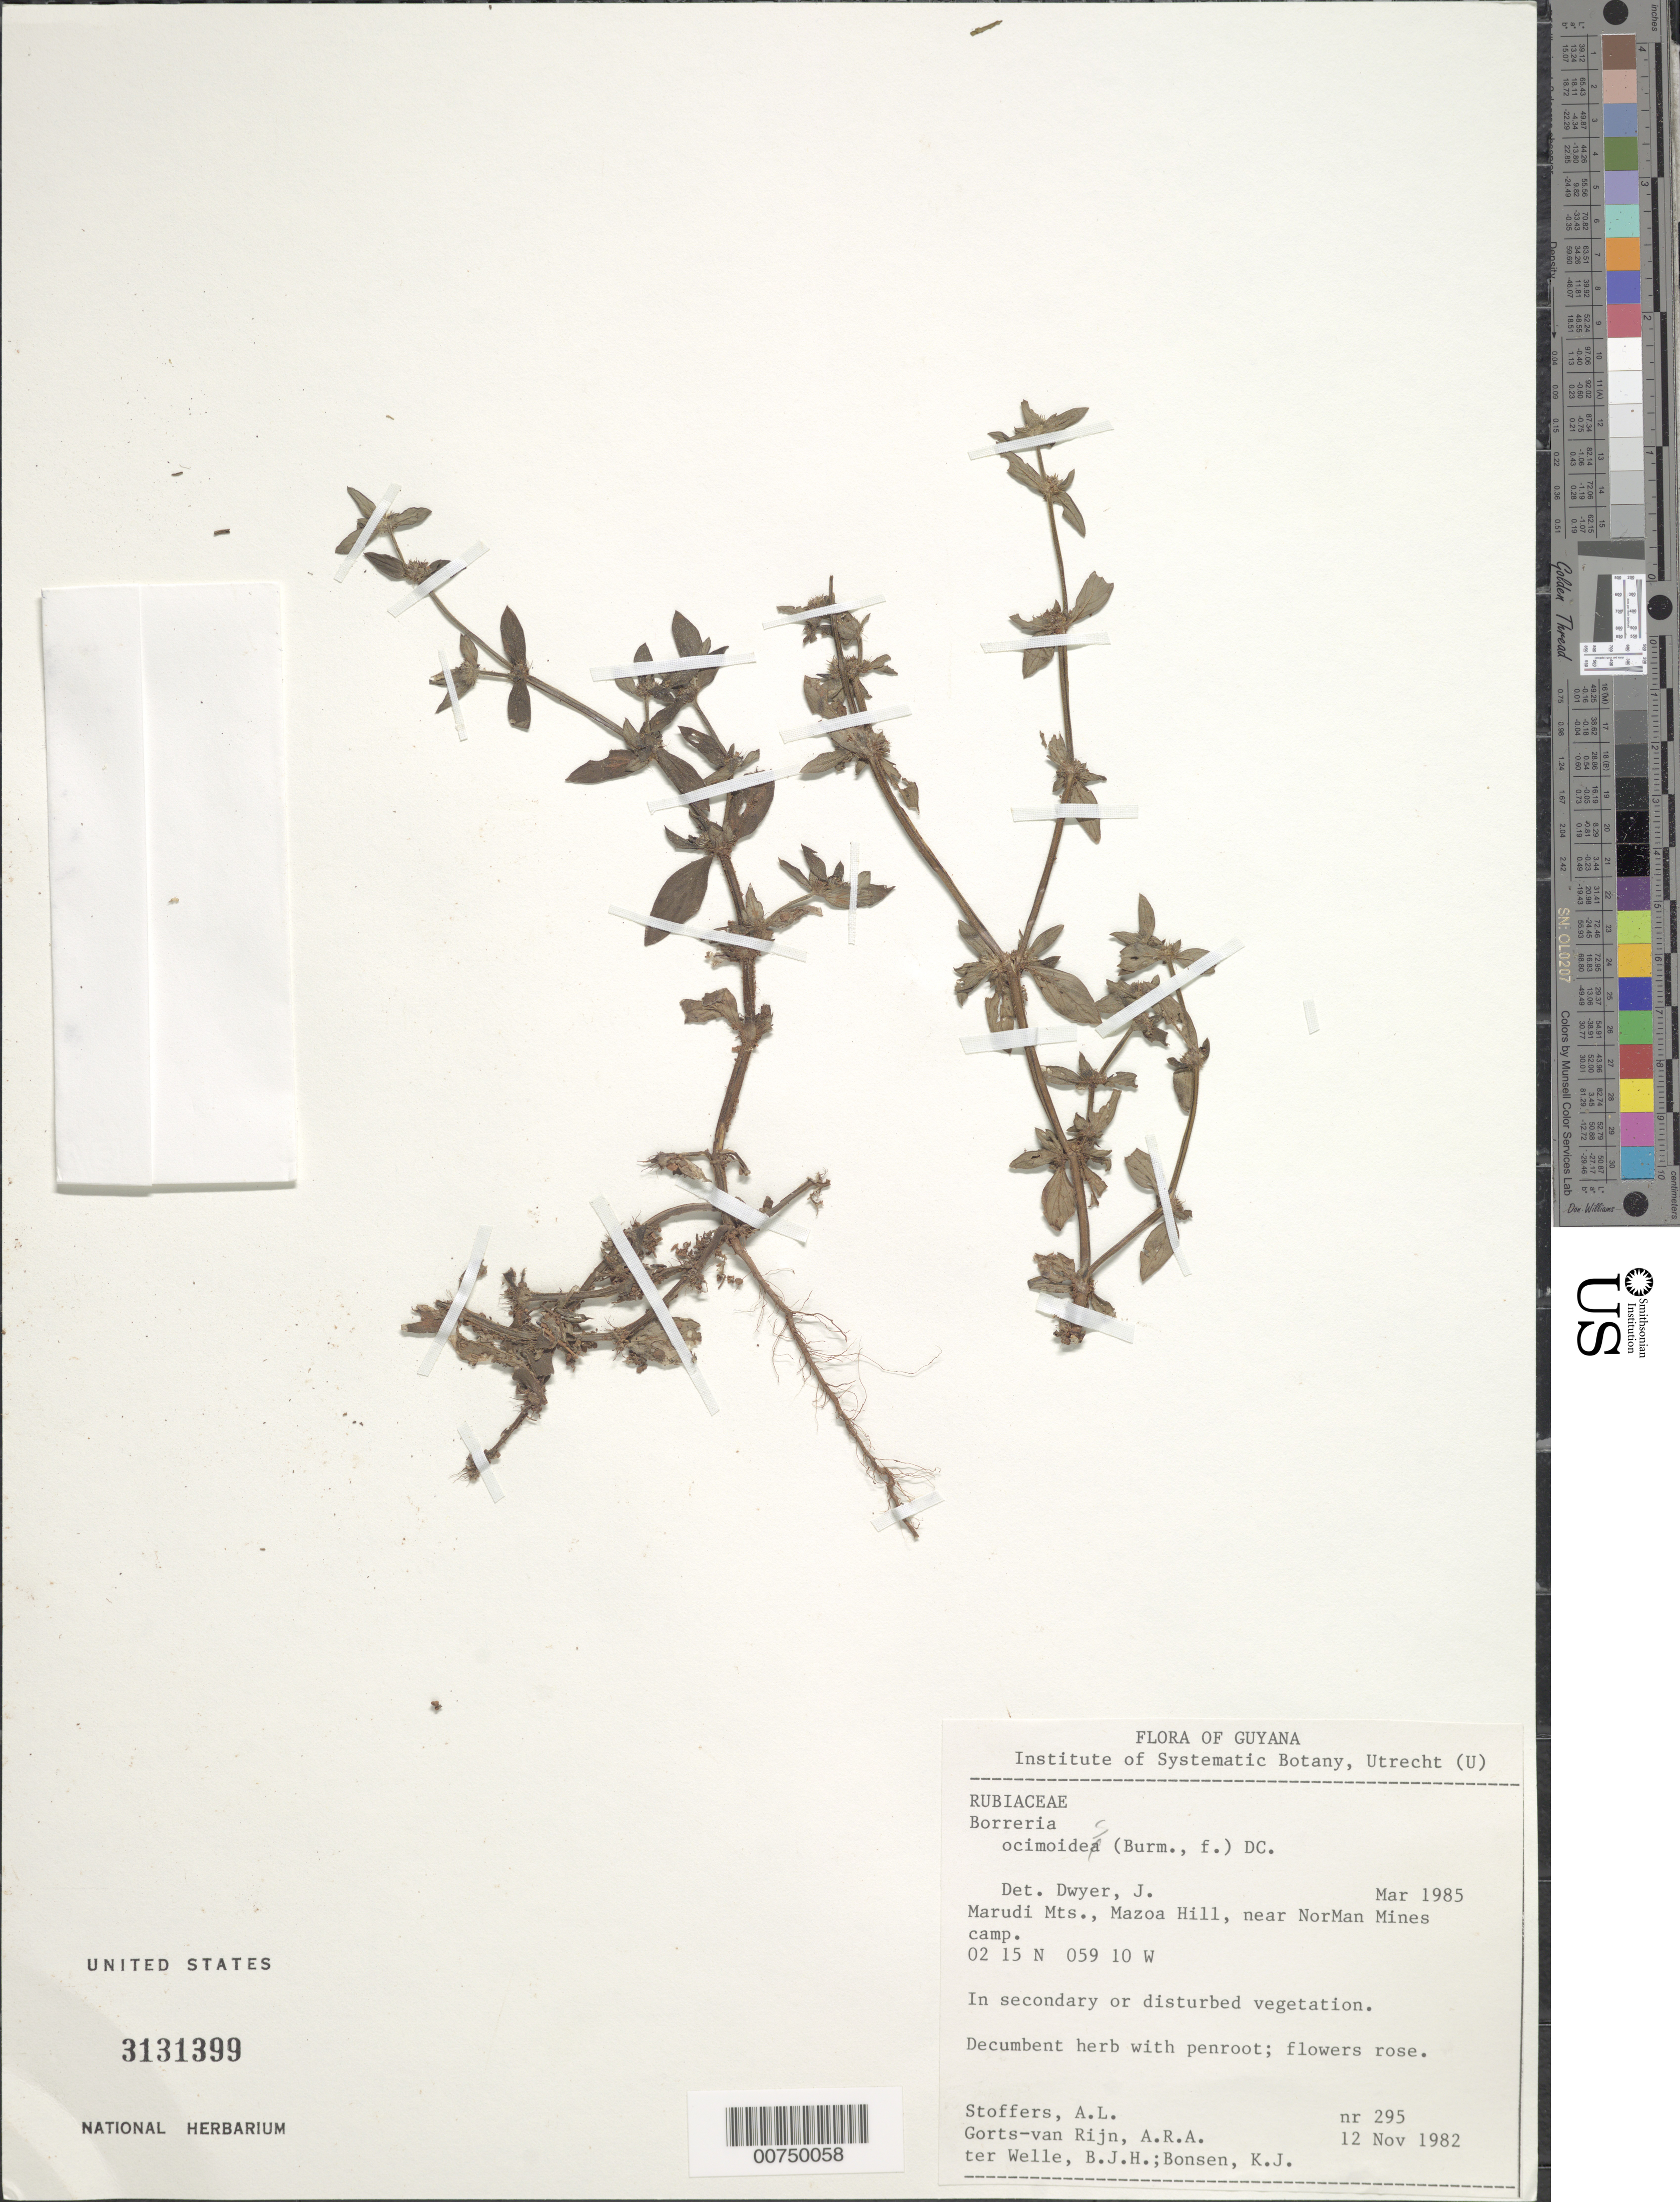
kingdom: Plantae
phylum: Tracheophyta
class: Magnoliopsida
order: Gentianales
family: Rubiaceae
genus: Borreria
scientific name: Borreria ocimoides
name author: (Burm. f.) DC.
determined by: Dwyer, J. D., (MO), Missouri Botanical Garden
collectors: A. Stoffers, A. .R. A. Görts-van Rijn, B. Welle & K. Bonsen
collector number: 295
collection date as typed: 12-Nov-82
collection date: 1982-11-12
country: Guyana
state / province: U. Takutu-U. Essequibo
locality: Marudi Mts., Mazoa Hill, near NorMan Mines camp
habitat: Secondary or disturbed vegetation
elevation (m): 300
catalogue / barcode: US 3131399